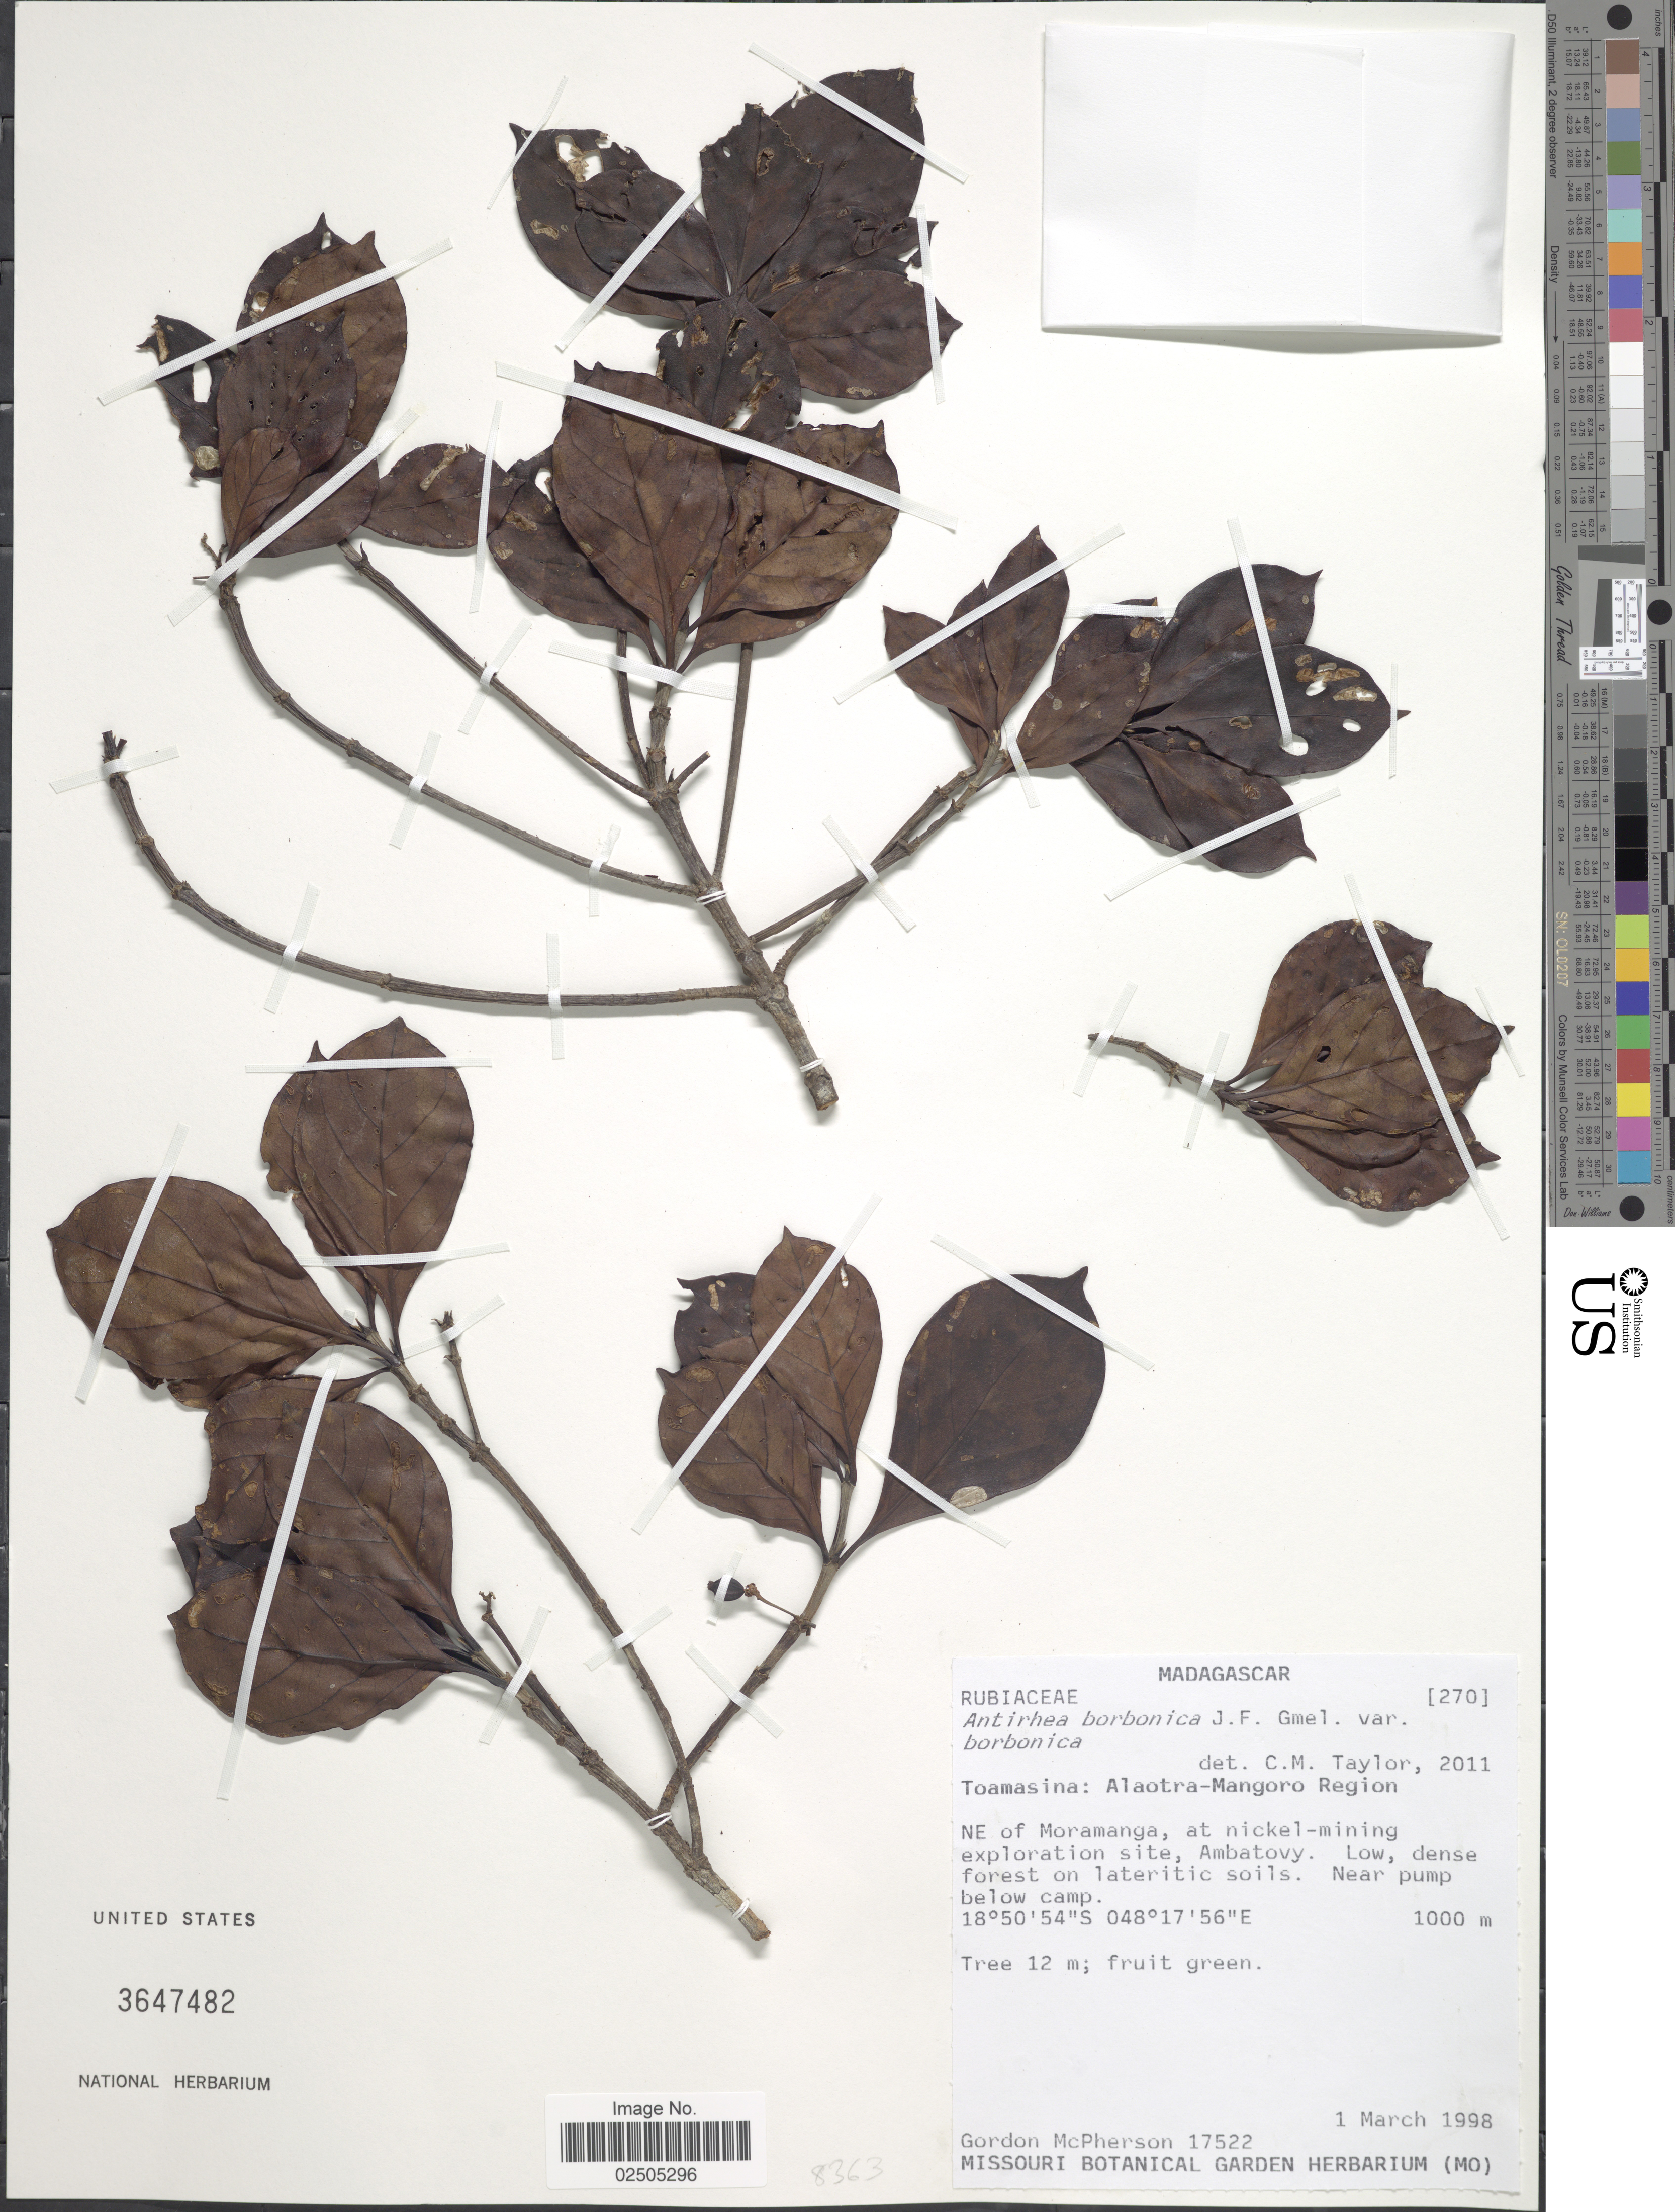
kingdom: Plantae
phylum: Tracheophyta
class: Magnoliopsida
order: Gentianales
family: Rubiaceae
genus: Antirhea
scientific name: Antirhea borbonica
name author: J.F. Gmel.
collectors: G. D. McPherson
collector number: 17522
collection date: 1998-03-01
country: Madagascar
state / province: Alaotra Mangoro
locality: Alaotra-Mangoro Region, NE of Moramanga, at nickel-mining exploration site, Ambatovy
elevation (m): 1000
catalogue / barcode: US 3647482